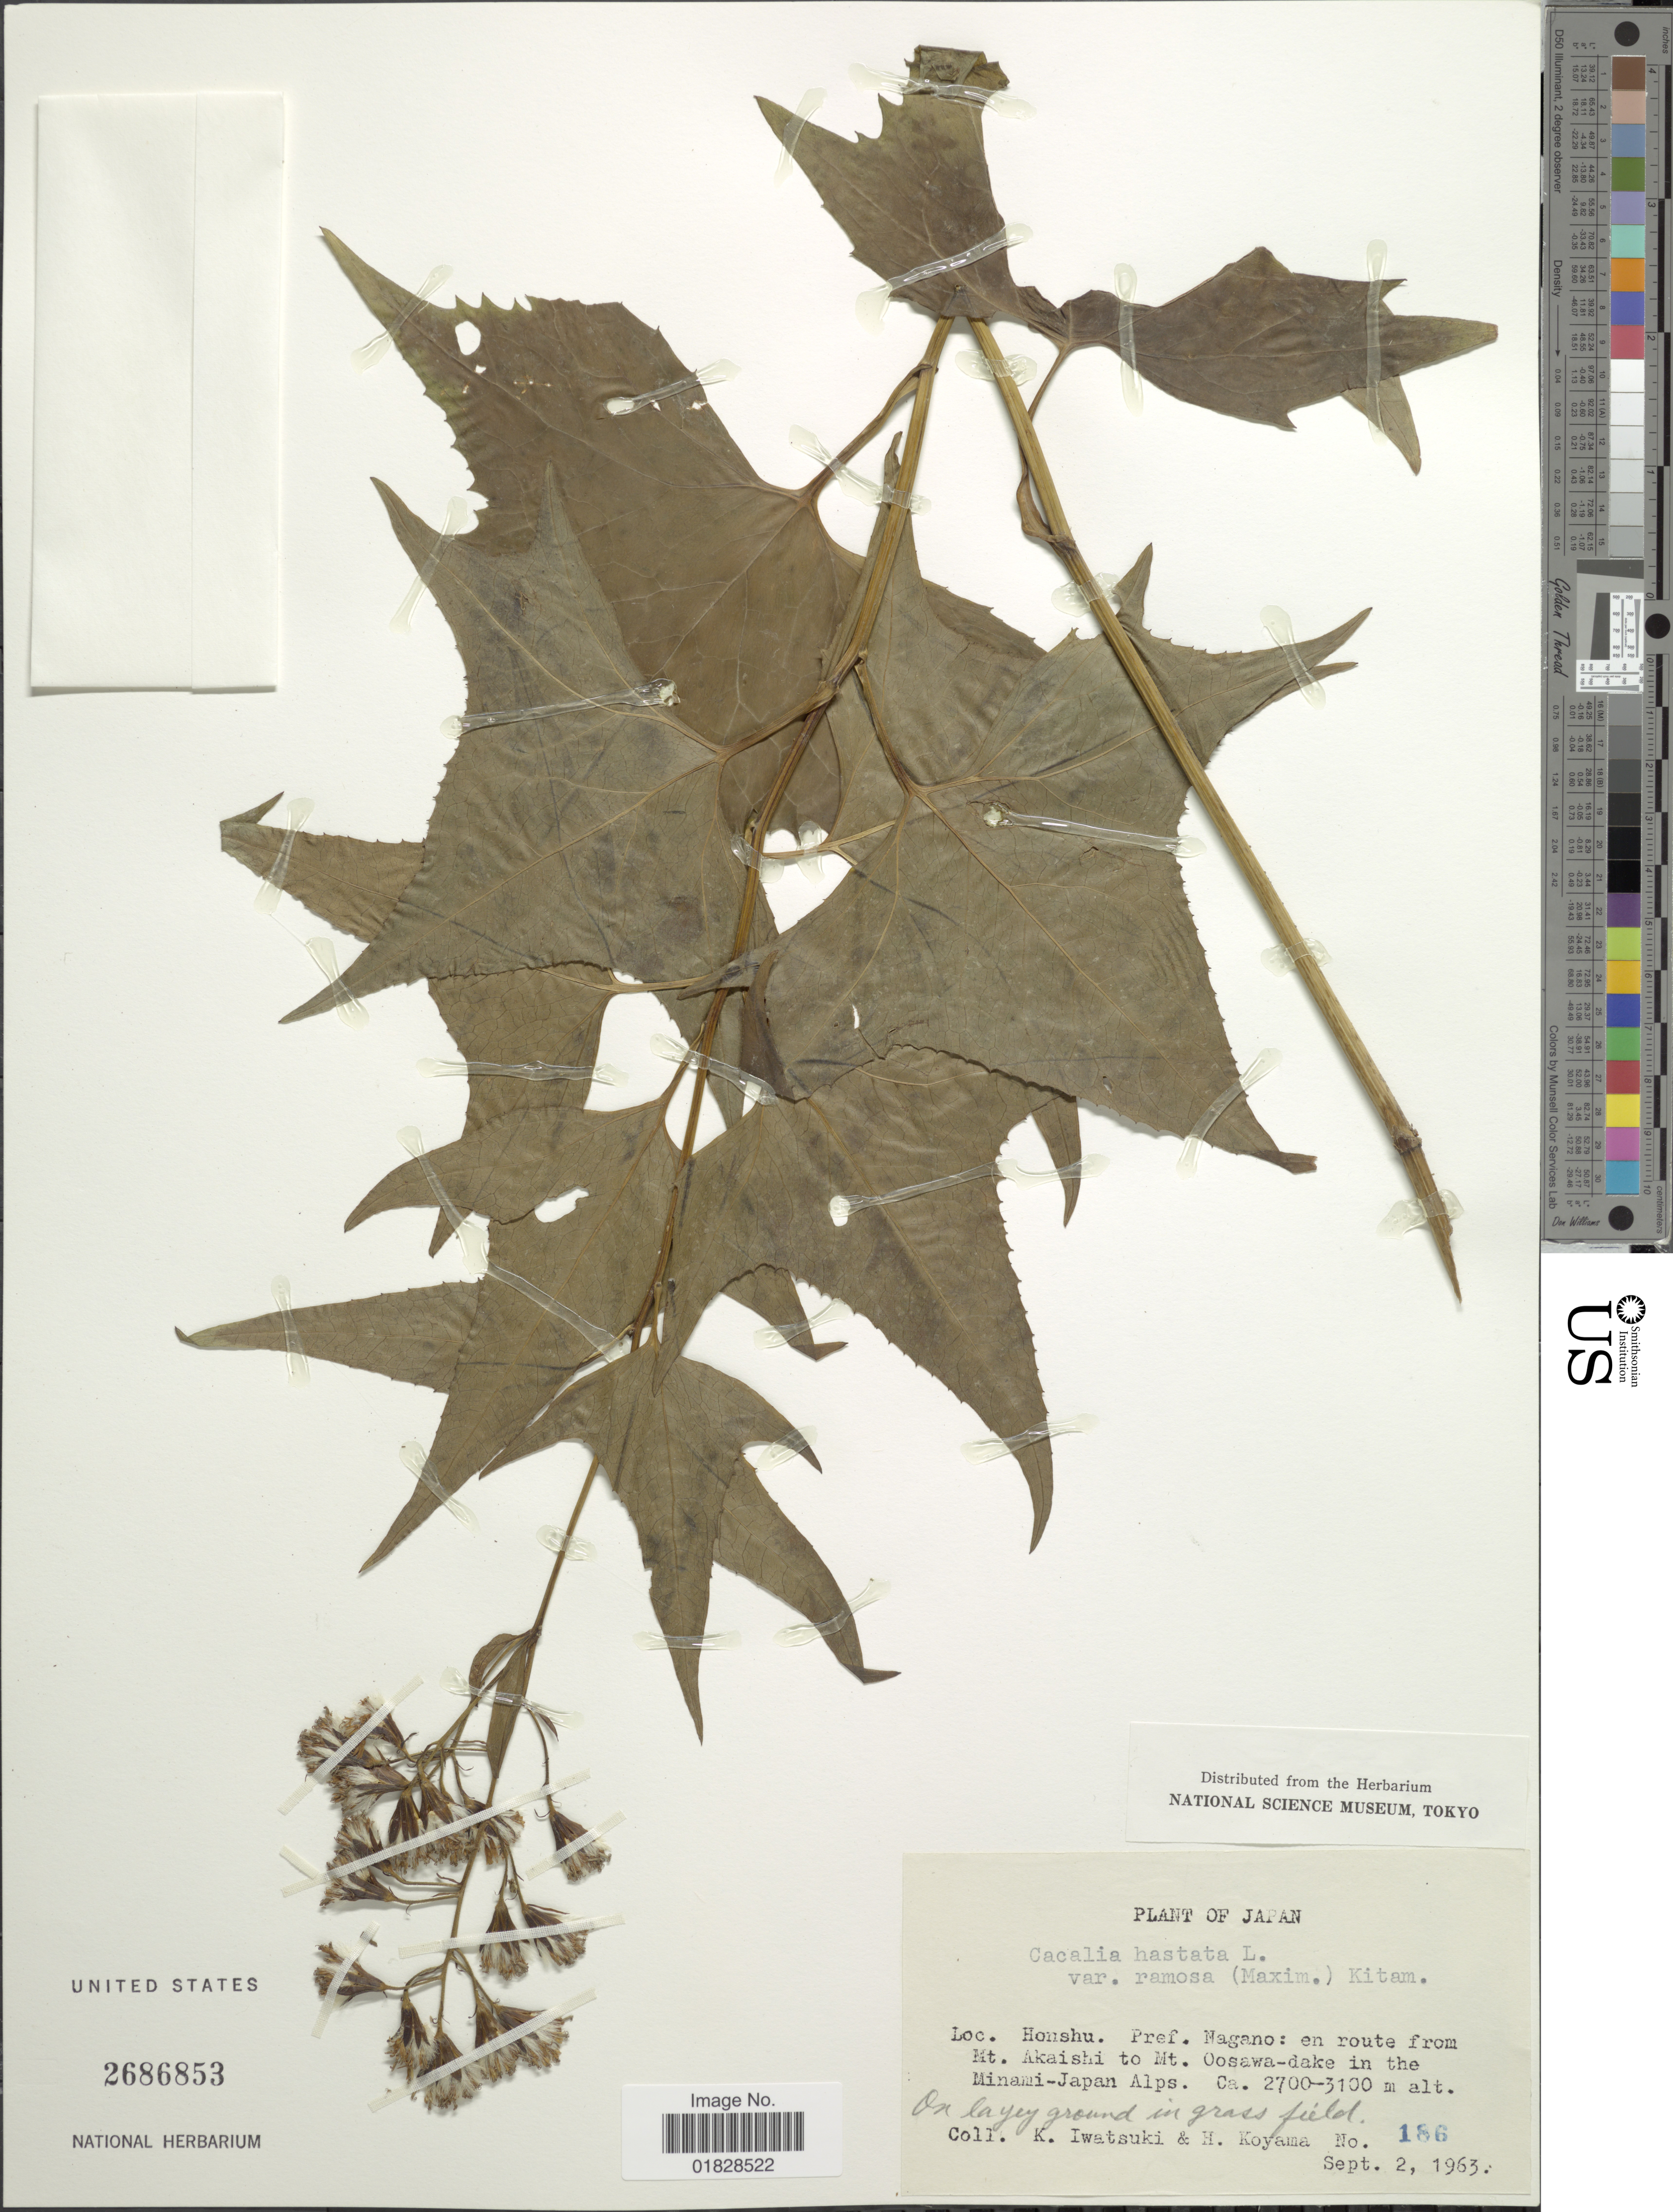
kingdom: Plantae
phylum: Tracheophyta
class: Magnoliopsida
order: Asterales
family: Asteraceae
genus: Parasenecio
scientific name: Parasenecio hastatus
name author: (L.) H. Koyama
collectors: K. Iwatsuki & H. Koyama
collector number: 186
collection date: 1963-09-02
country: Japan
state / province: Nagano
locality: Honshu. Pref. Nagano: en route from Mt. Akaishi to Mt. Oosawa-dake in the Minami-Japan Alps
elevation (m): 2700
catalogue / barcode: US 2686853